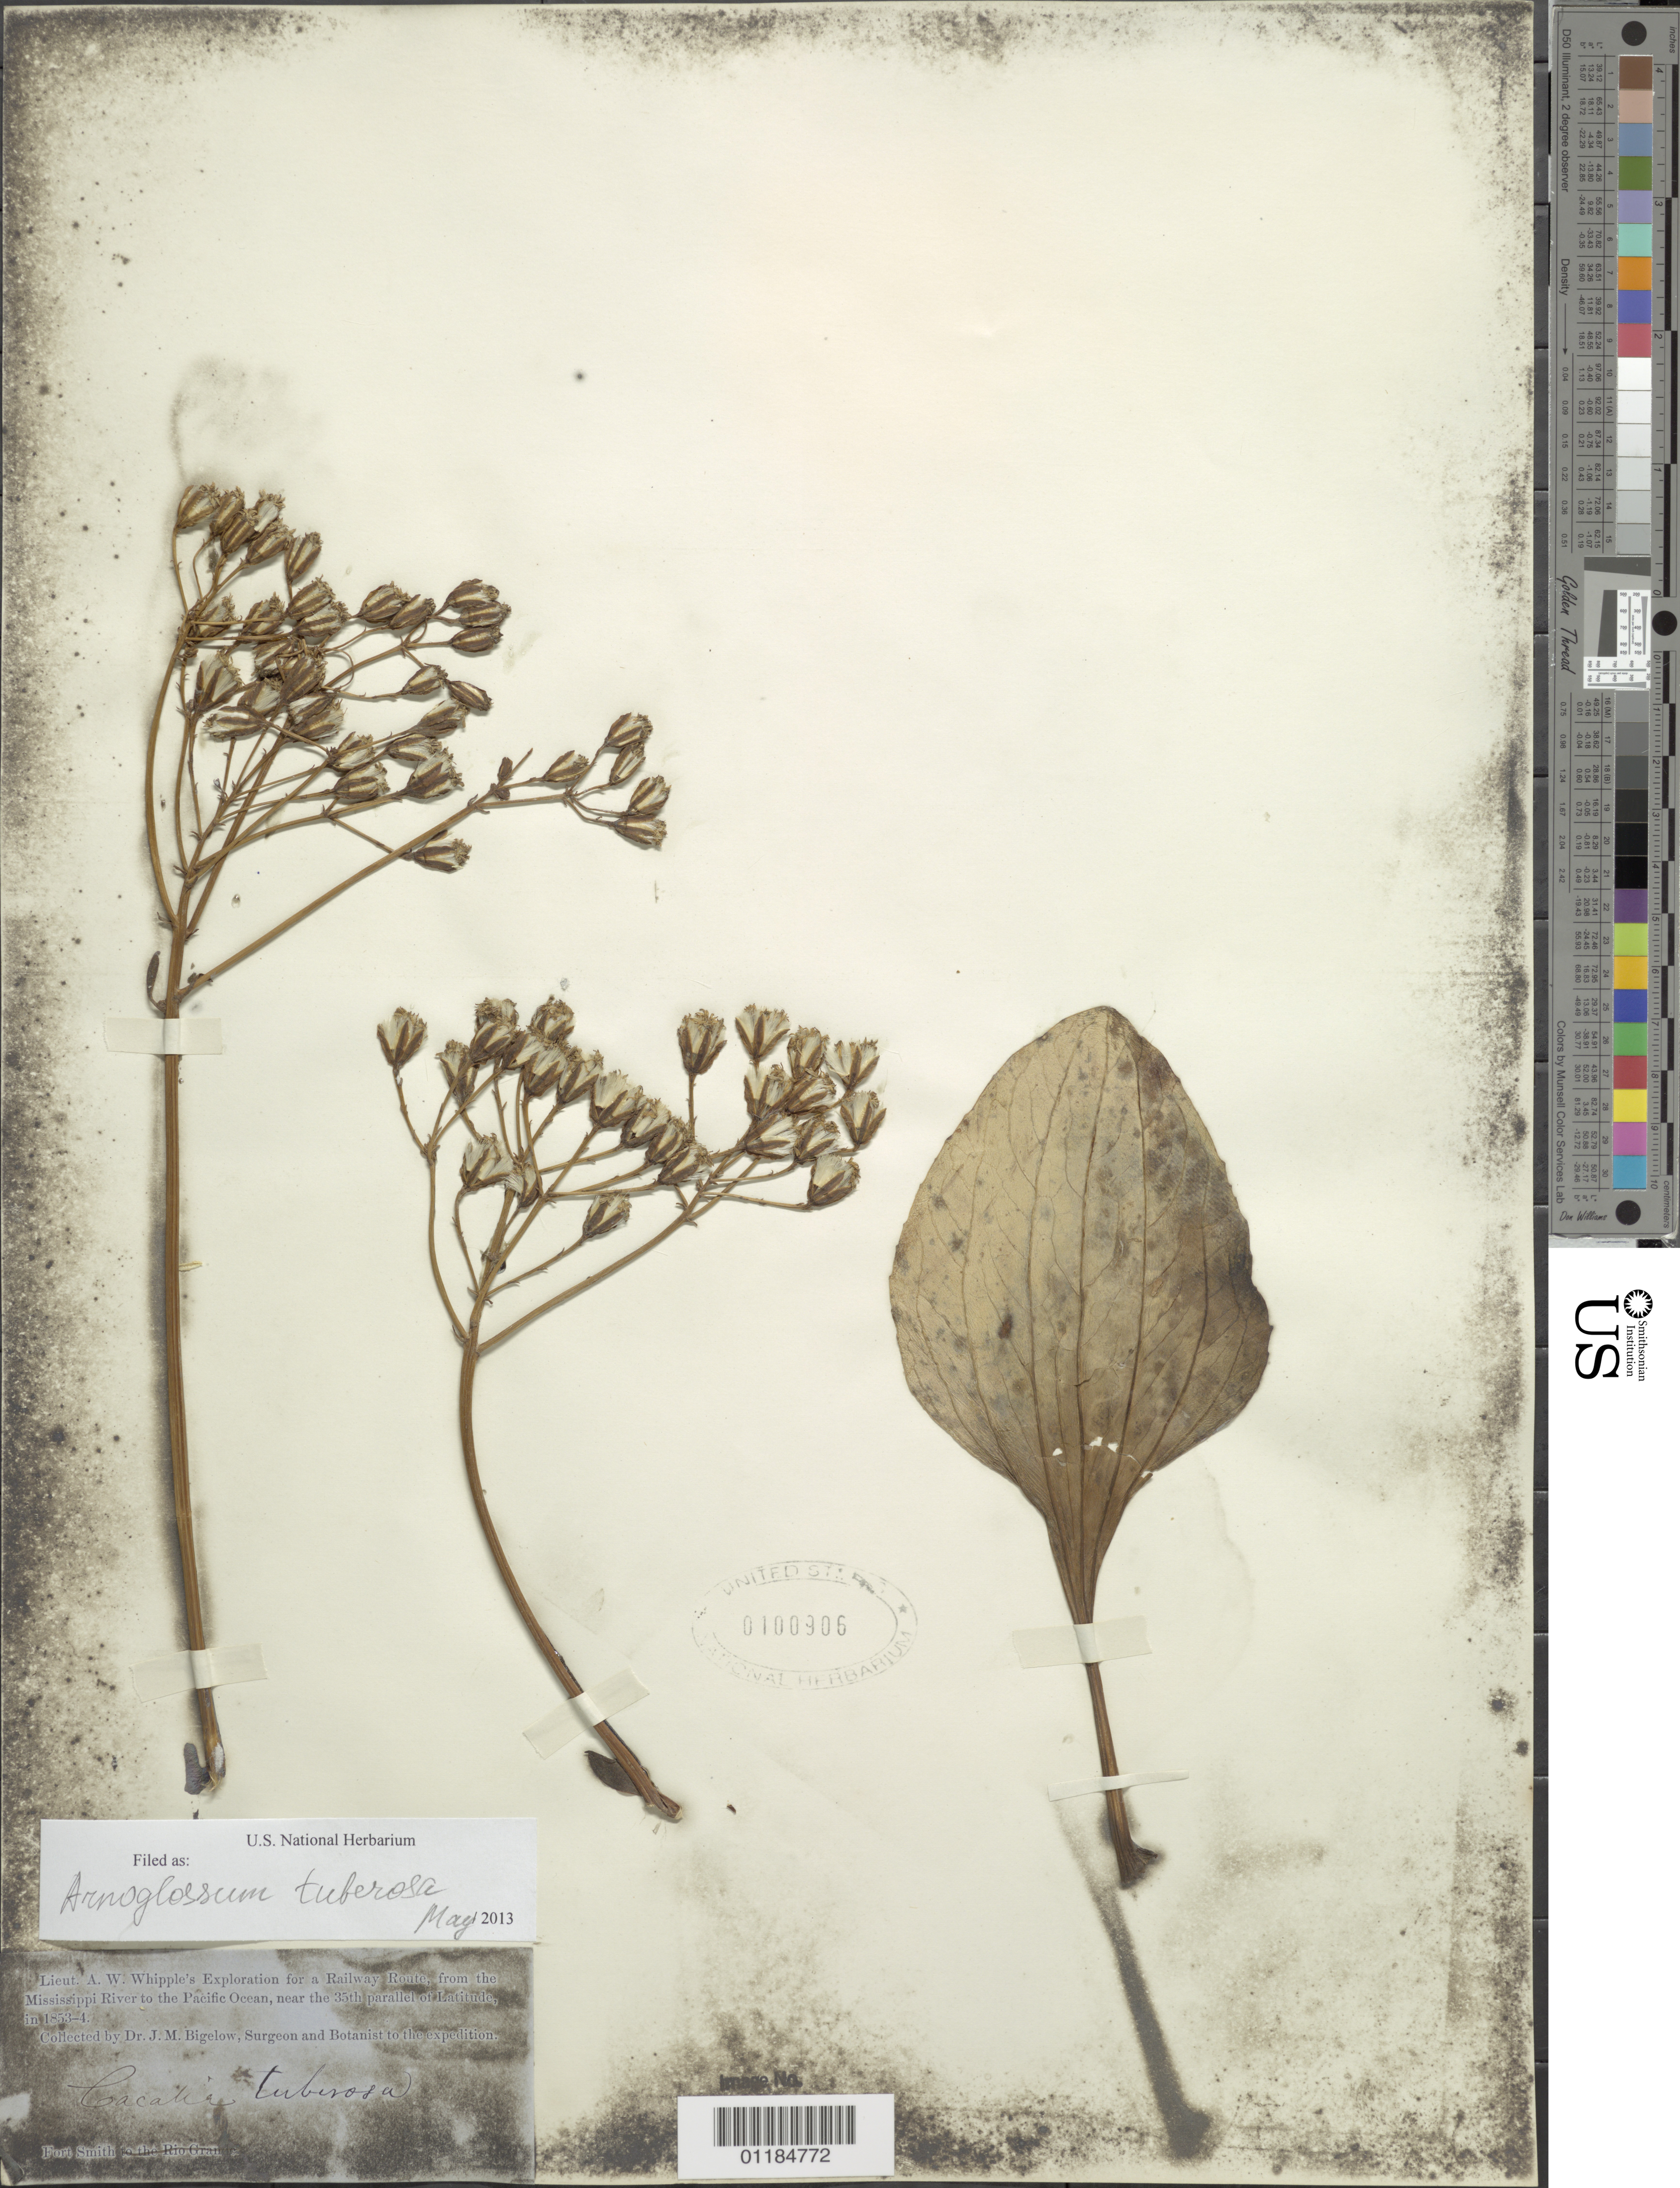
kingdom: Plantae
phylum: Tracheophyta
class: Magnoliopsida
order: Asterales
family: Asteraceae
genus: Arnoglossum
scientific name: Arnoglossum plantagineum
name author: Raf.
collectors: J. M. Bigelow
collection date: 1853/1854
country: United States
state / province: California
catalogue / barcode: US 100906